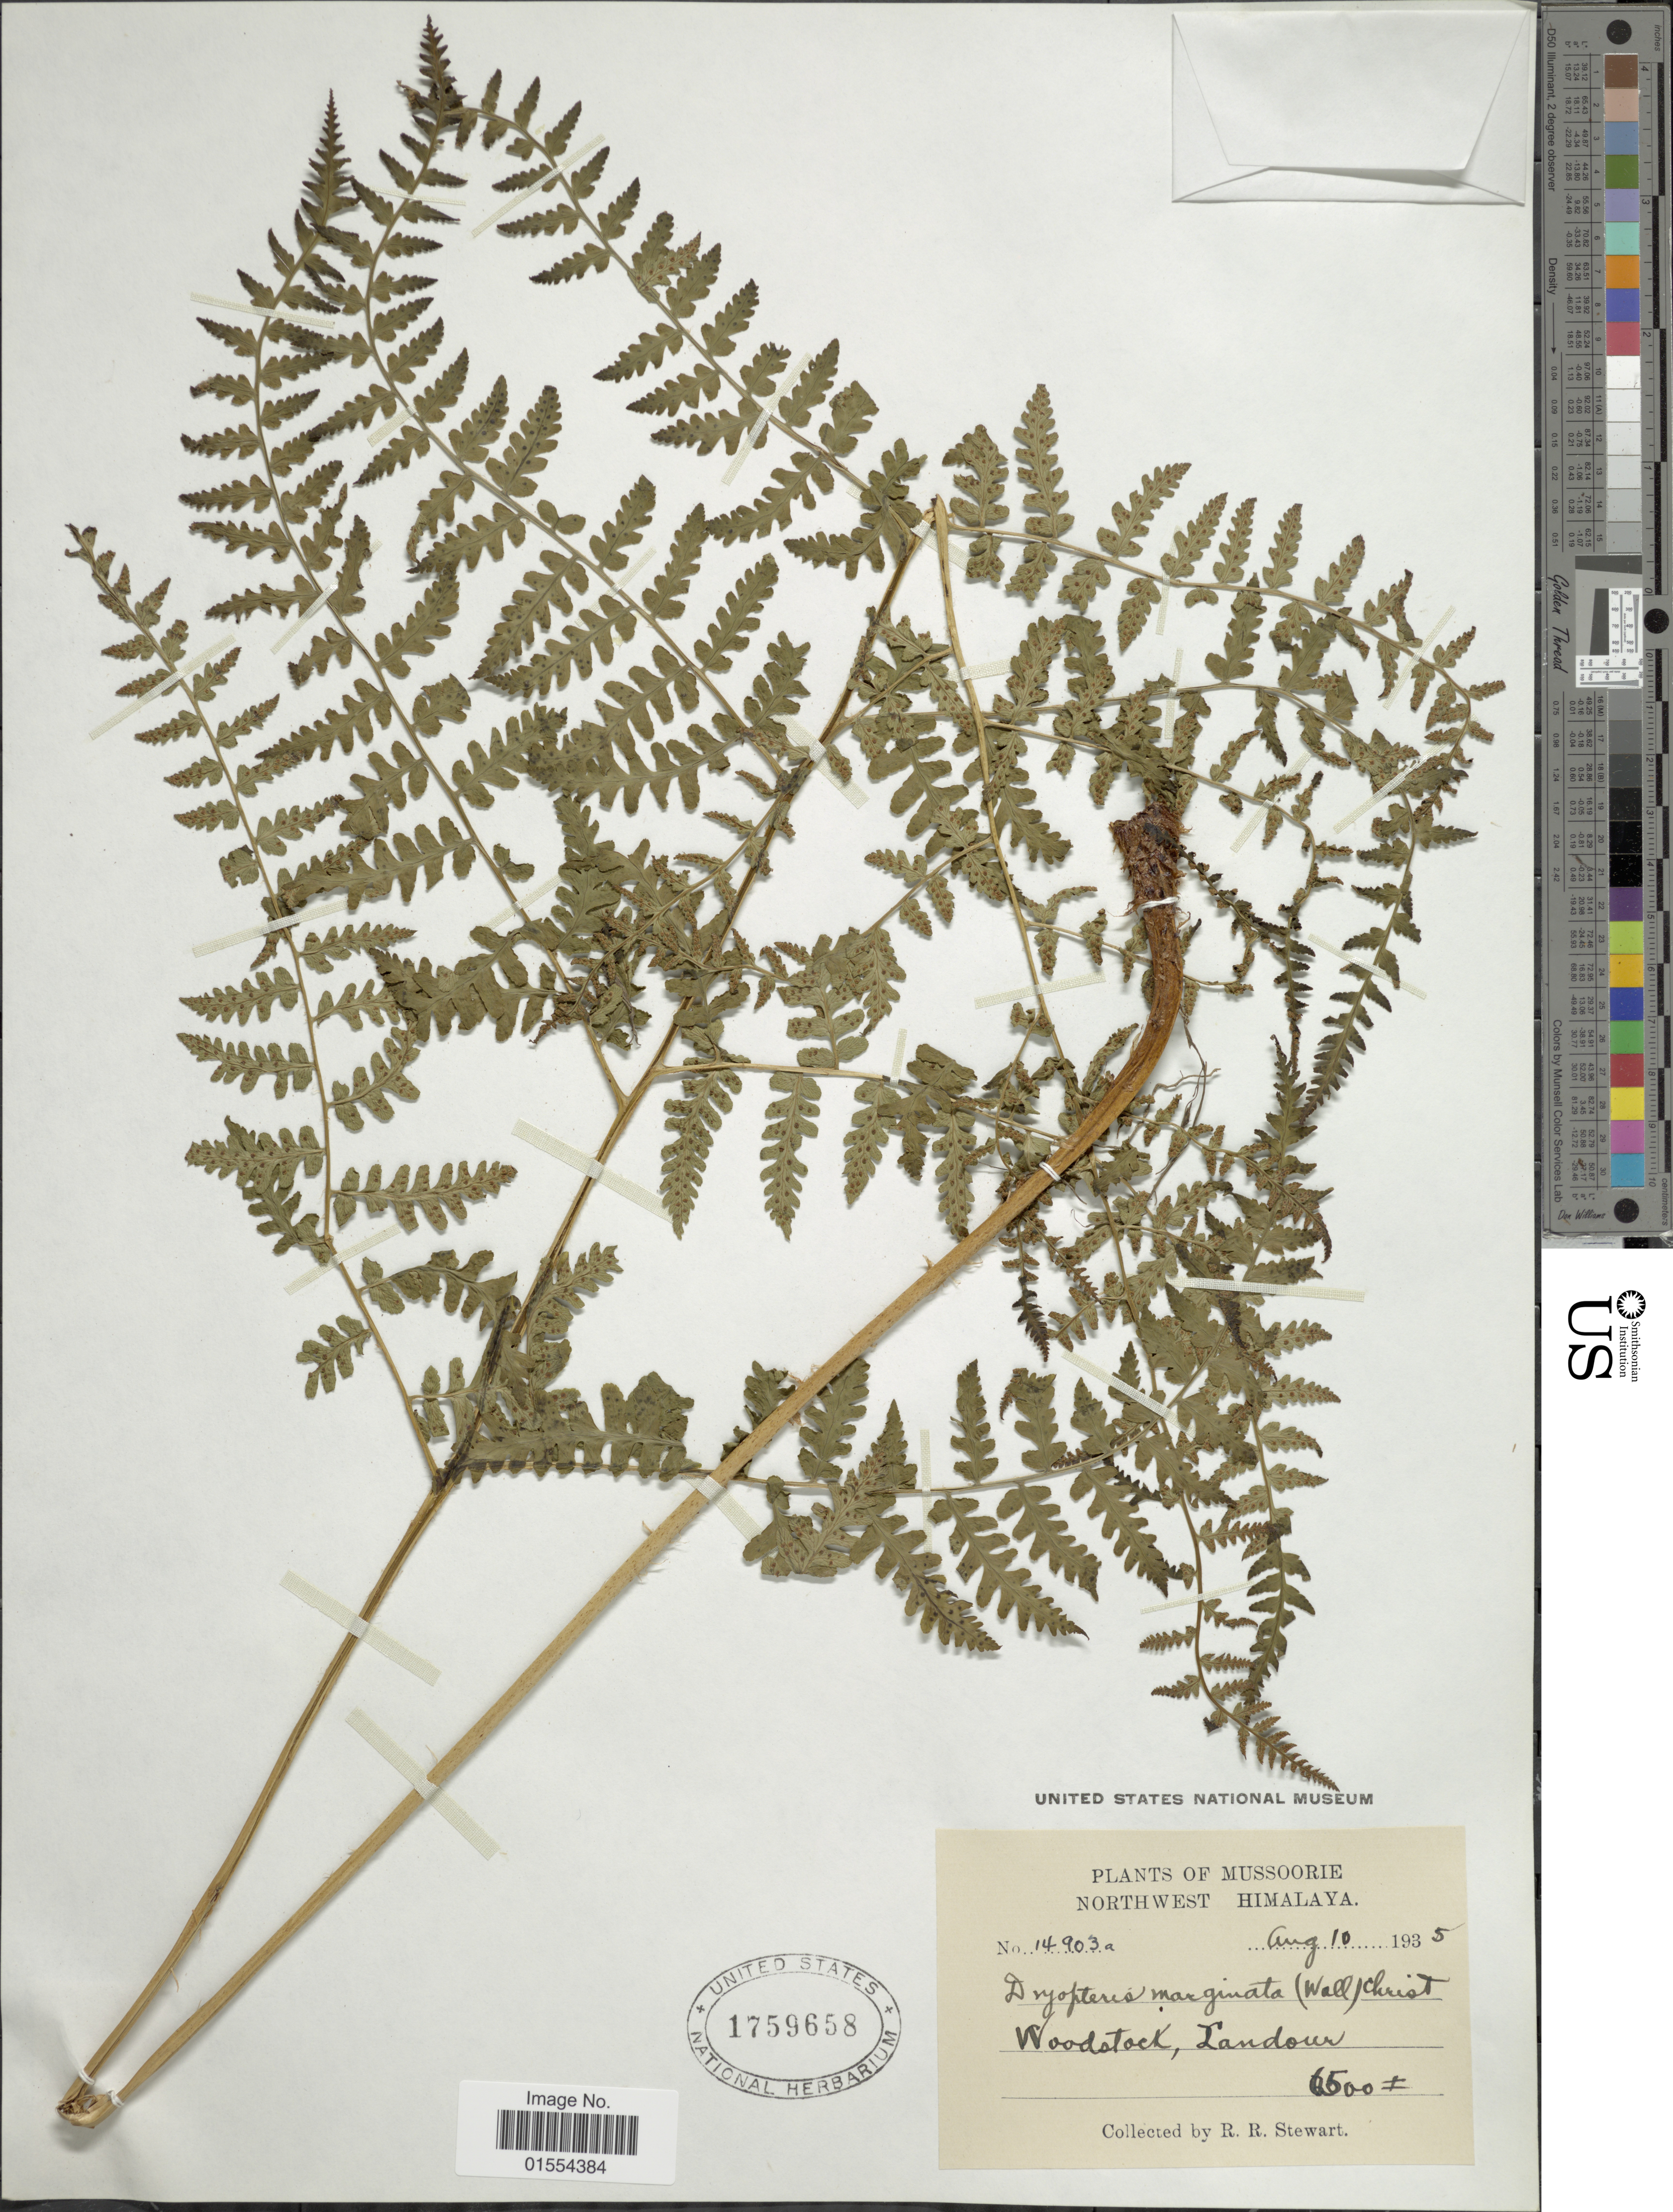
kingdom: Plantae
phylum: Tracheophyta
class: Polypodiopsida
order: Polypodiales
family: Dryopteridaceae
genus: Dryopteris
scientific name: Dryopteris marginata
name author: Christ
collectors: R. R. Stewart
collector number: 14903a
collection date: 1935-08-10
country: India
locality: Musssoorie, Northwest Himalaya. Woodstock, Lansdowne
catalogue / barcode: US 1759658